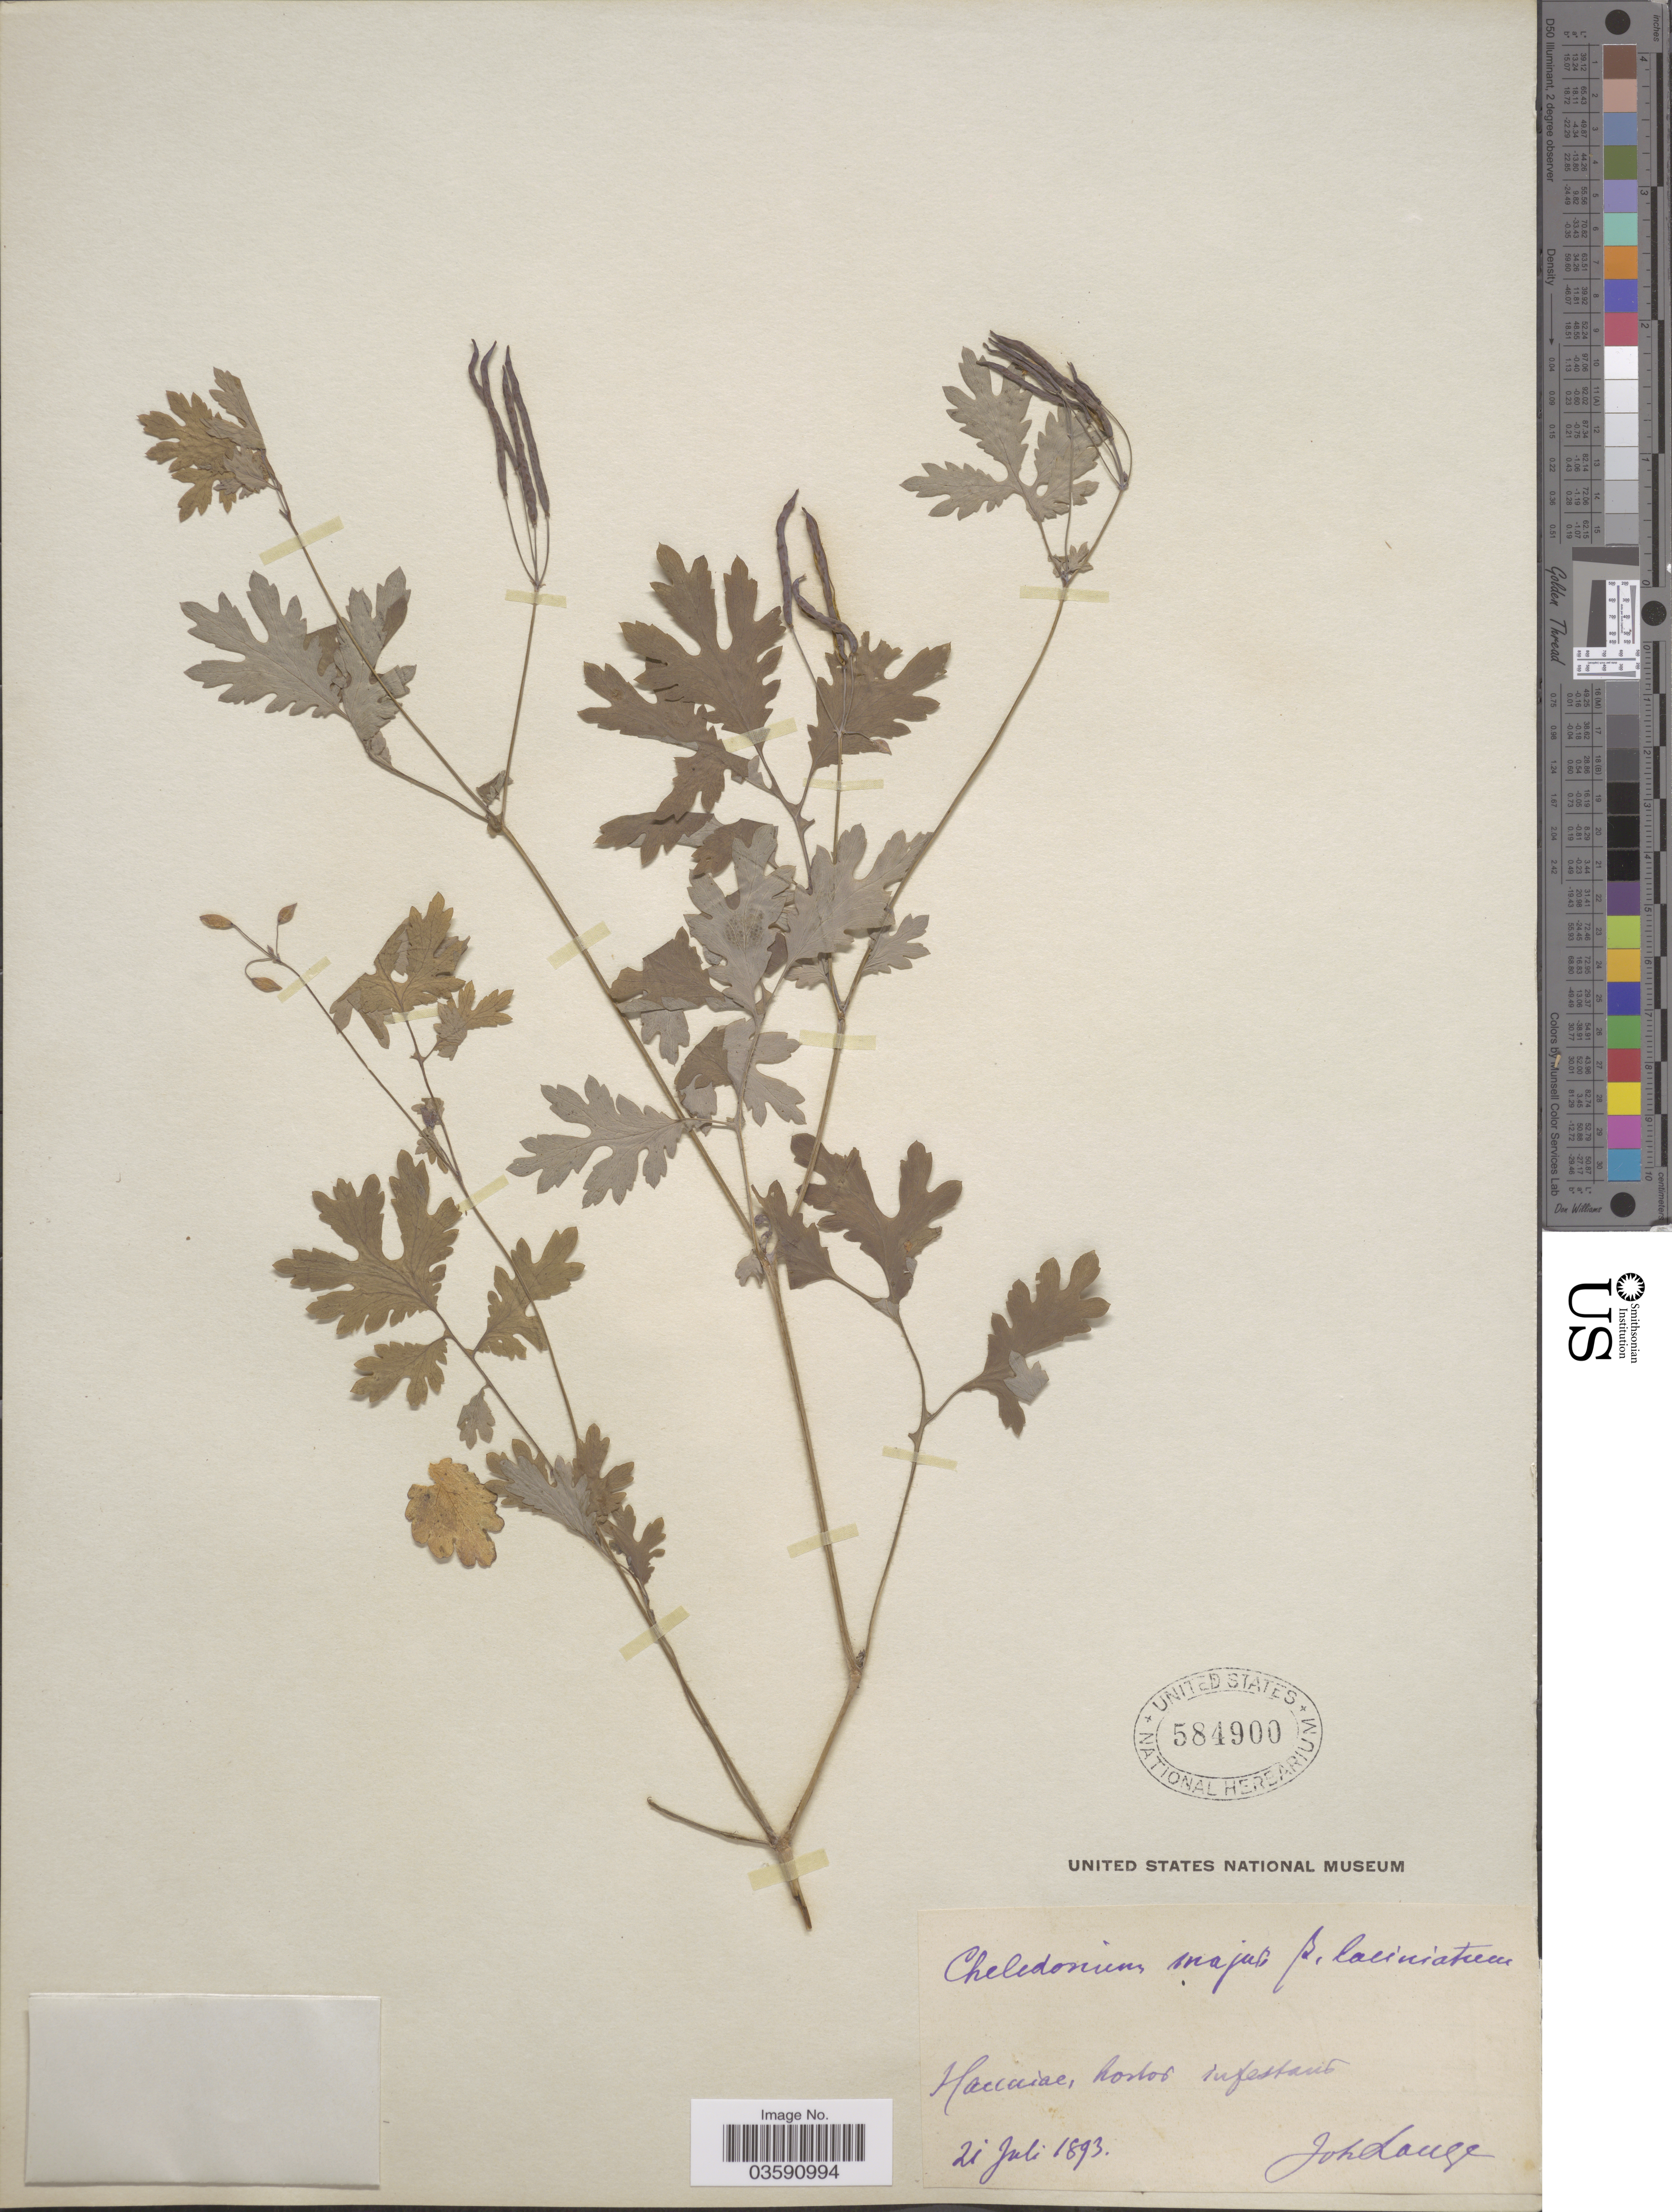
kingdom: Plantae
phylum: Tracheophyta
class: Magnoliopsida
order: Ranunculales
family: Papaveraceae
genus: Chelidonium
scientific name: Chelidonium majus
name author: L.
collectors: J. Lange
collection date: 1893-07-21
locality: Hallaiae, kostor tufestant. [interpreted]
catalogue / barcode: US 584900